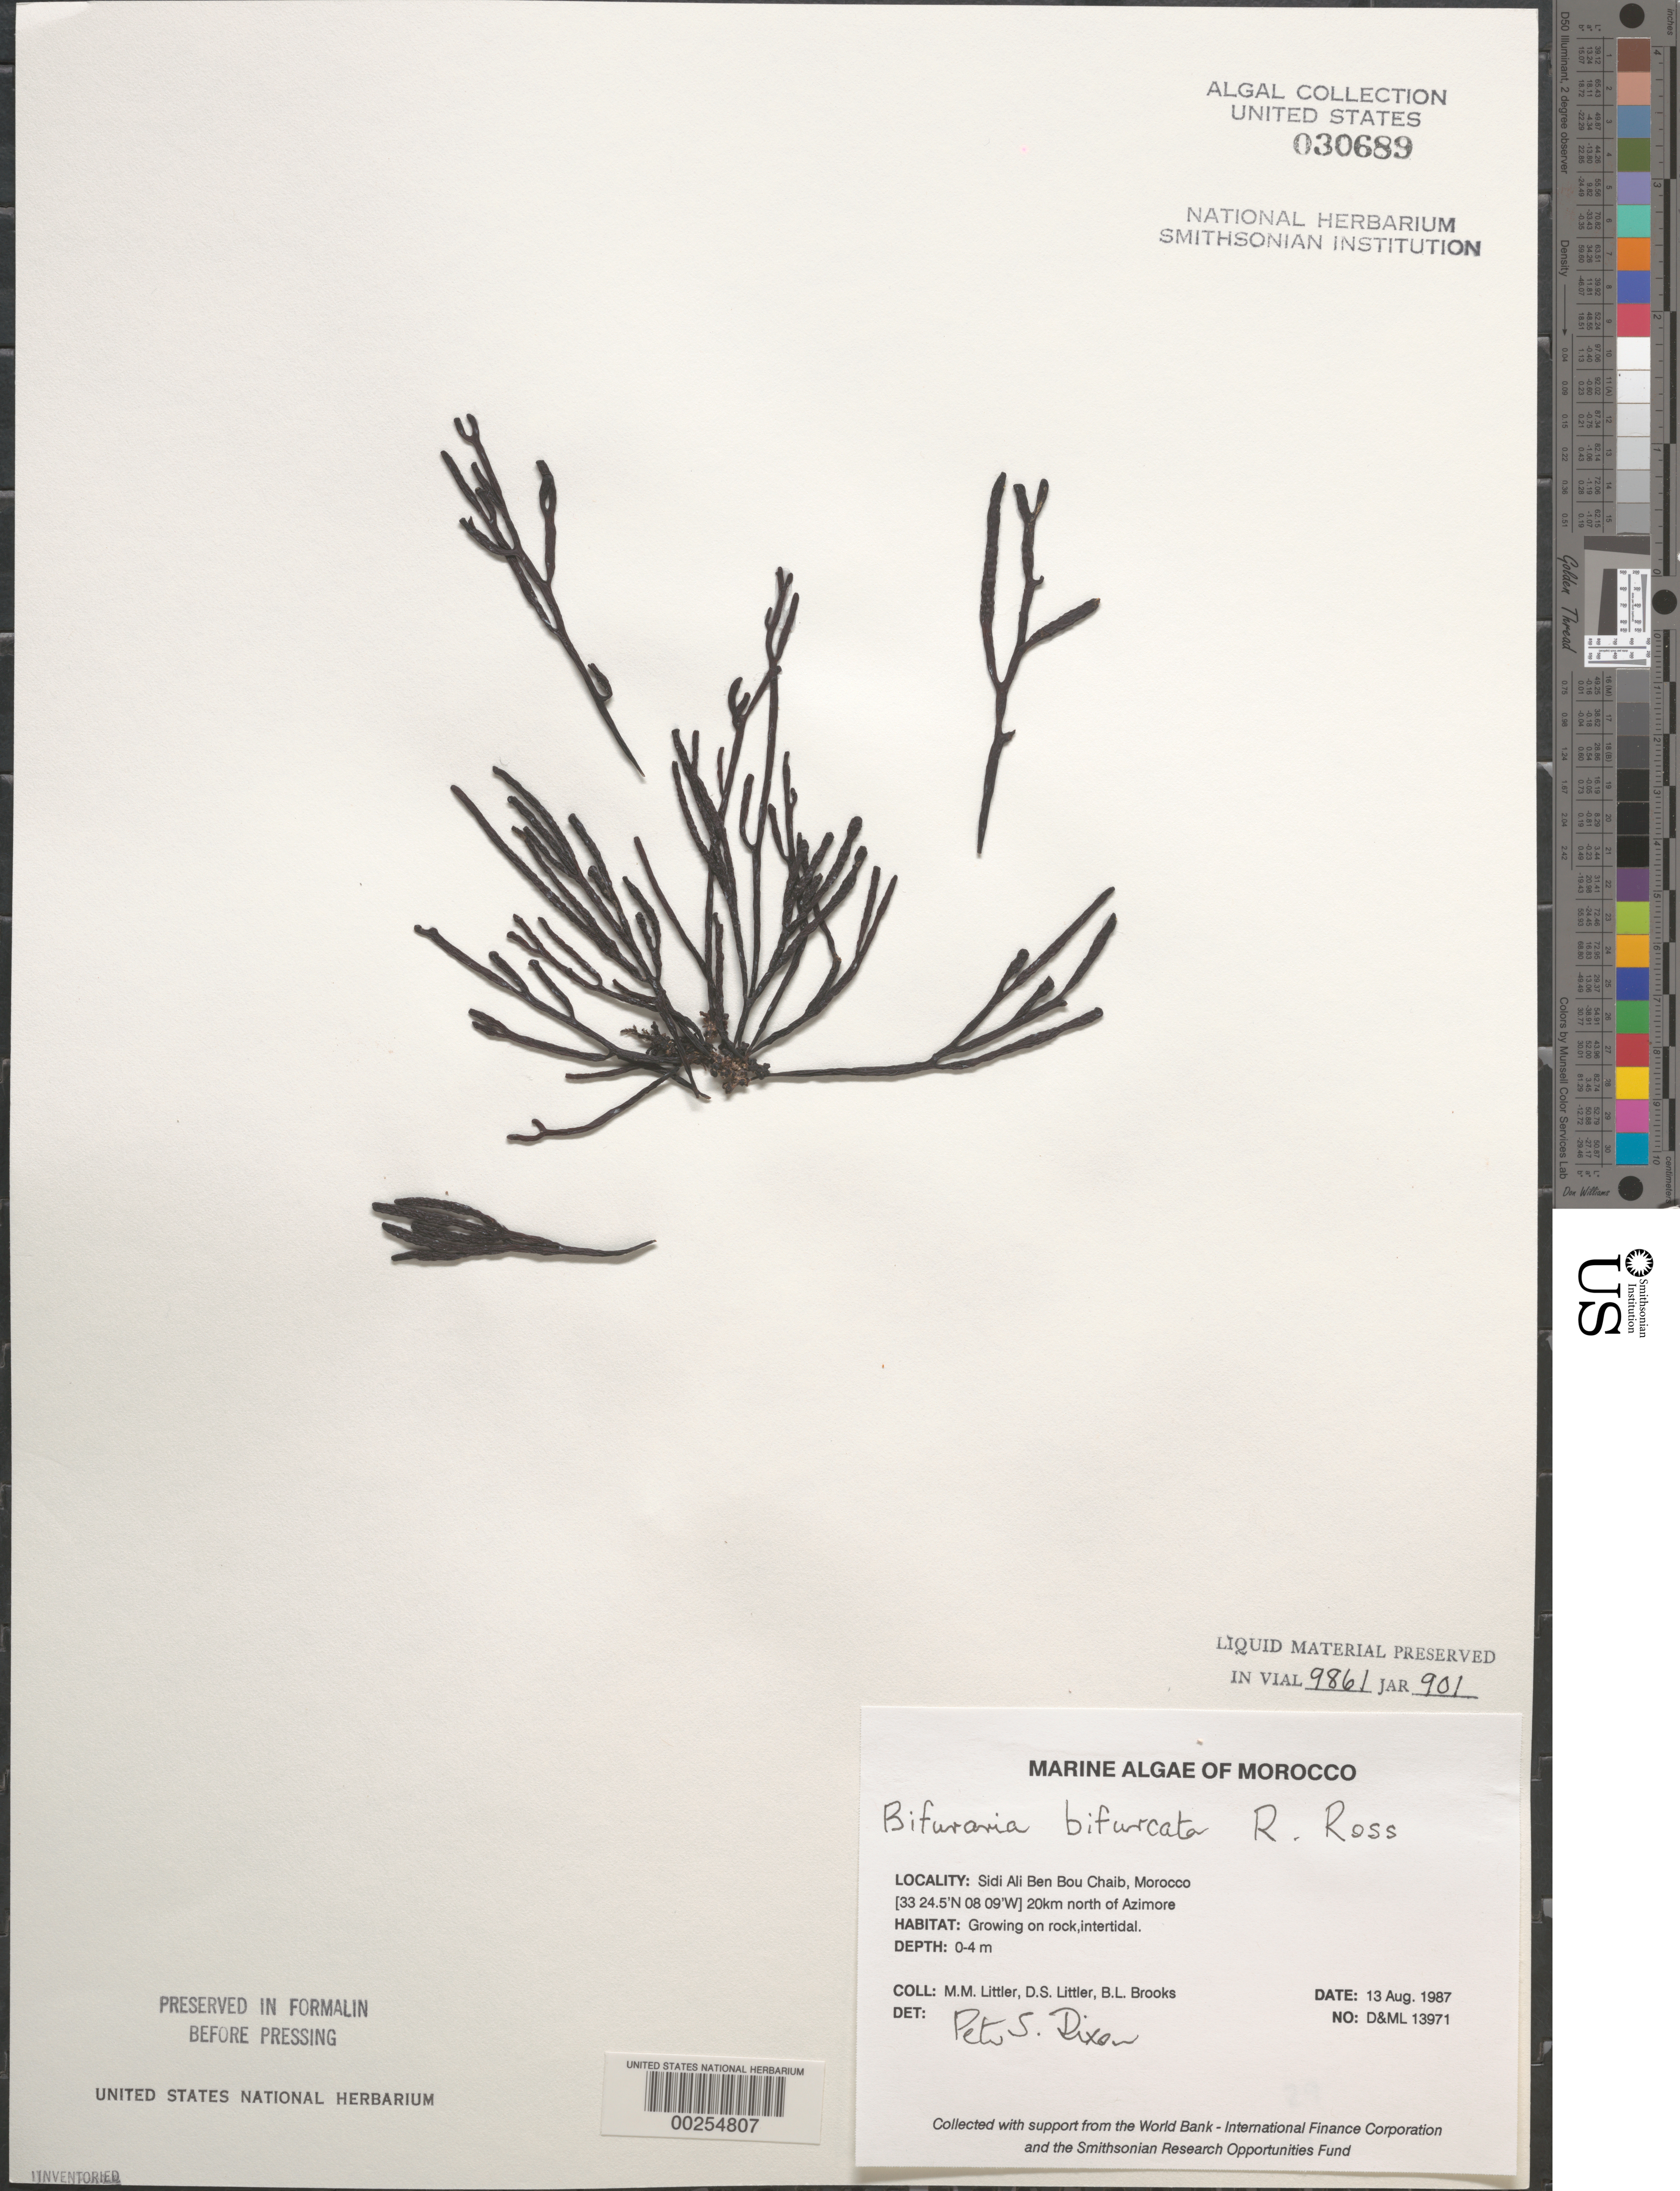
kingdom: Chromista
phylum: Ochrophyta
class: Phaeophyceae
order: Fucales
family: Sargassaceae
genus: Bifurcaria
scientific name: Bifurcaria bifurcata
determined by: Dixon, P. S.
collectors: M. M. Littler, D. S. Littler & B. Brooks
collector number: D&ML 13971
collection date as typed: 13 Aug 1987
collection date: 1987-08-13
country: Morocco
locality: Sidi Ali Ben Bou Chaib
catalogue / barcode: US 30689